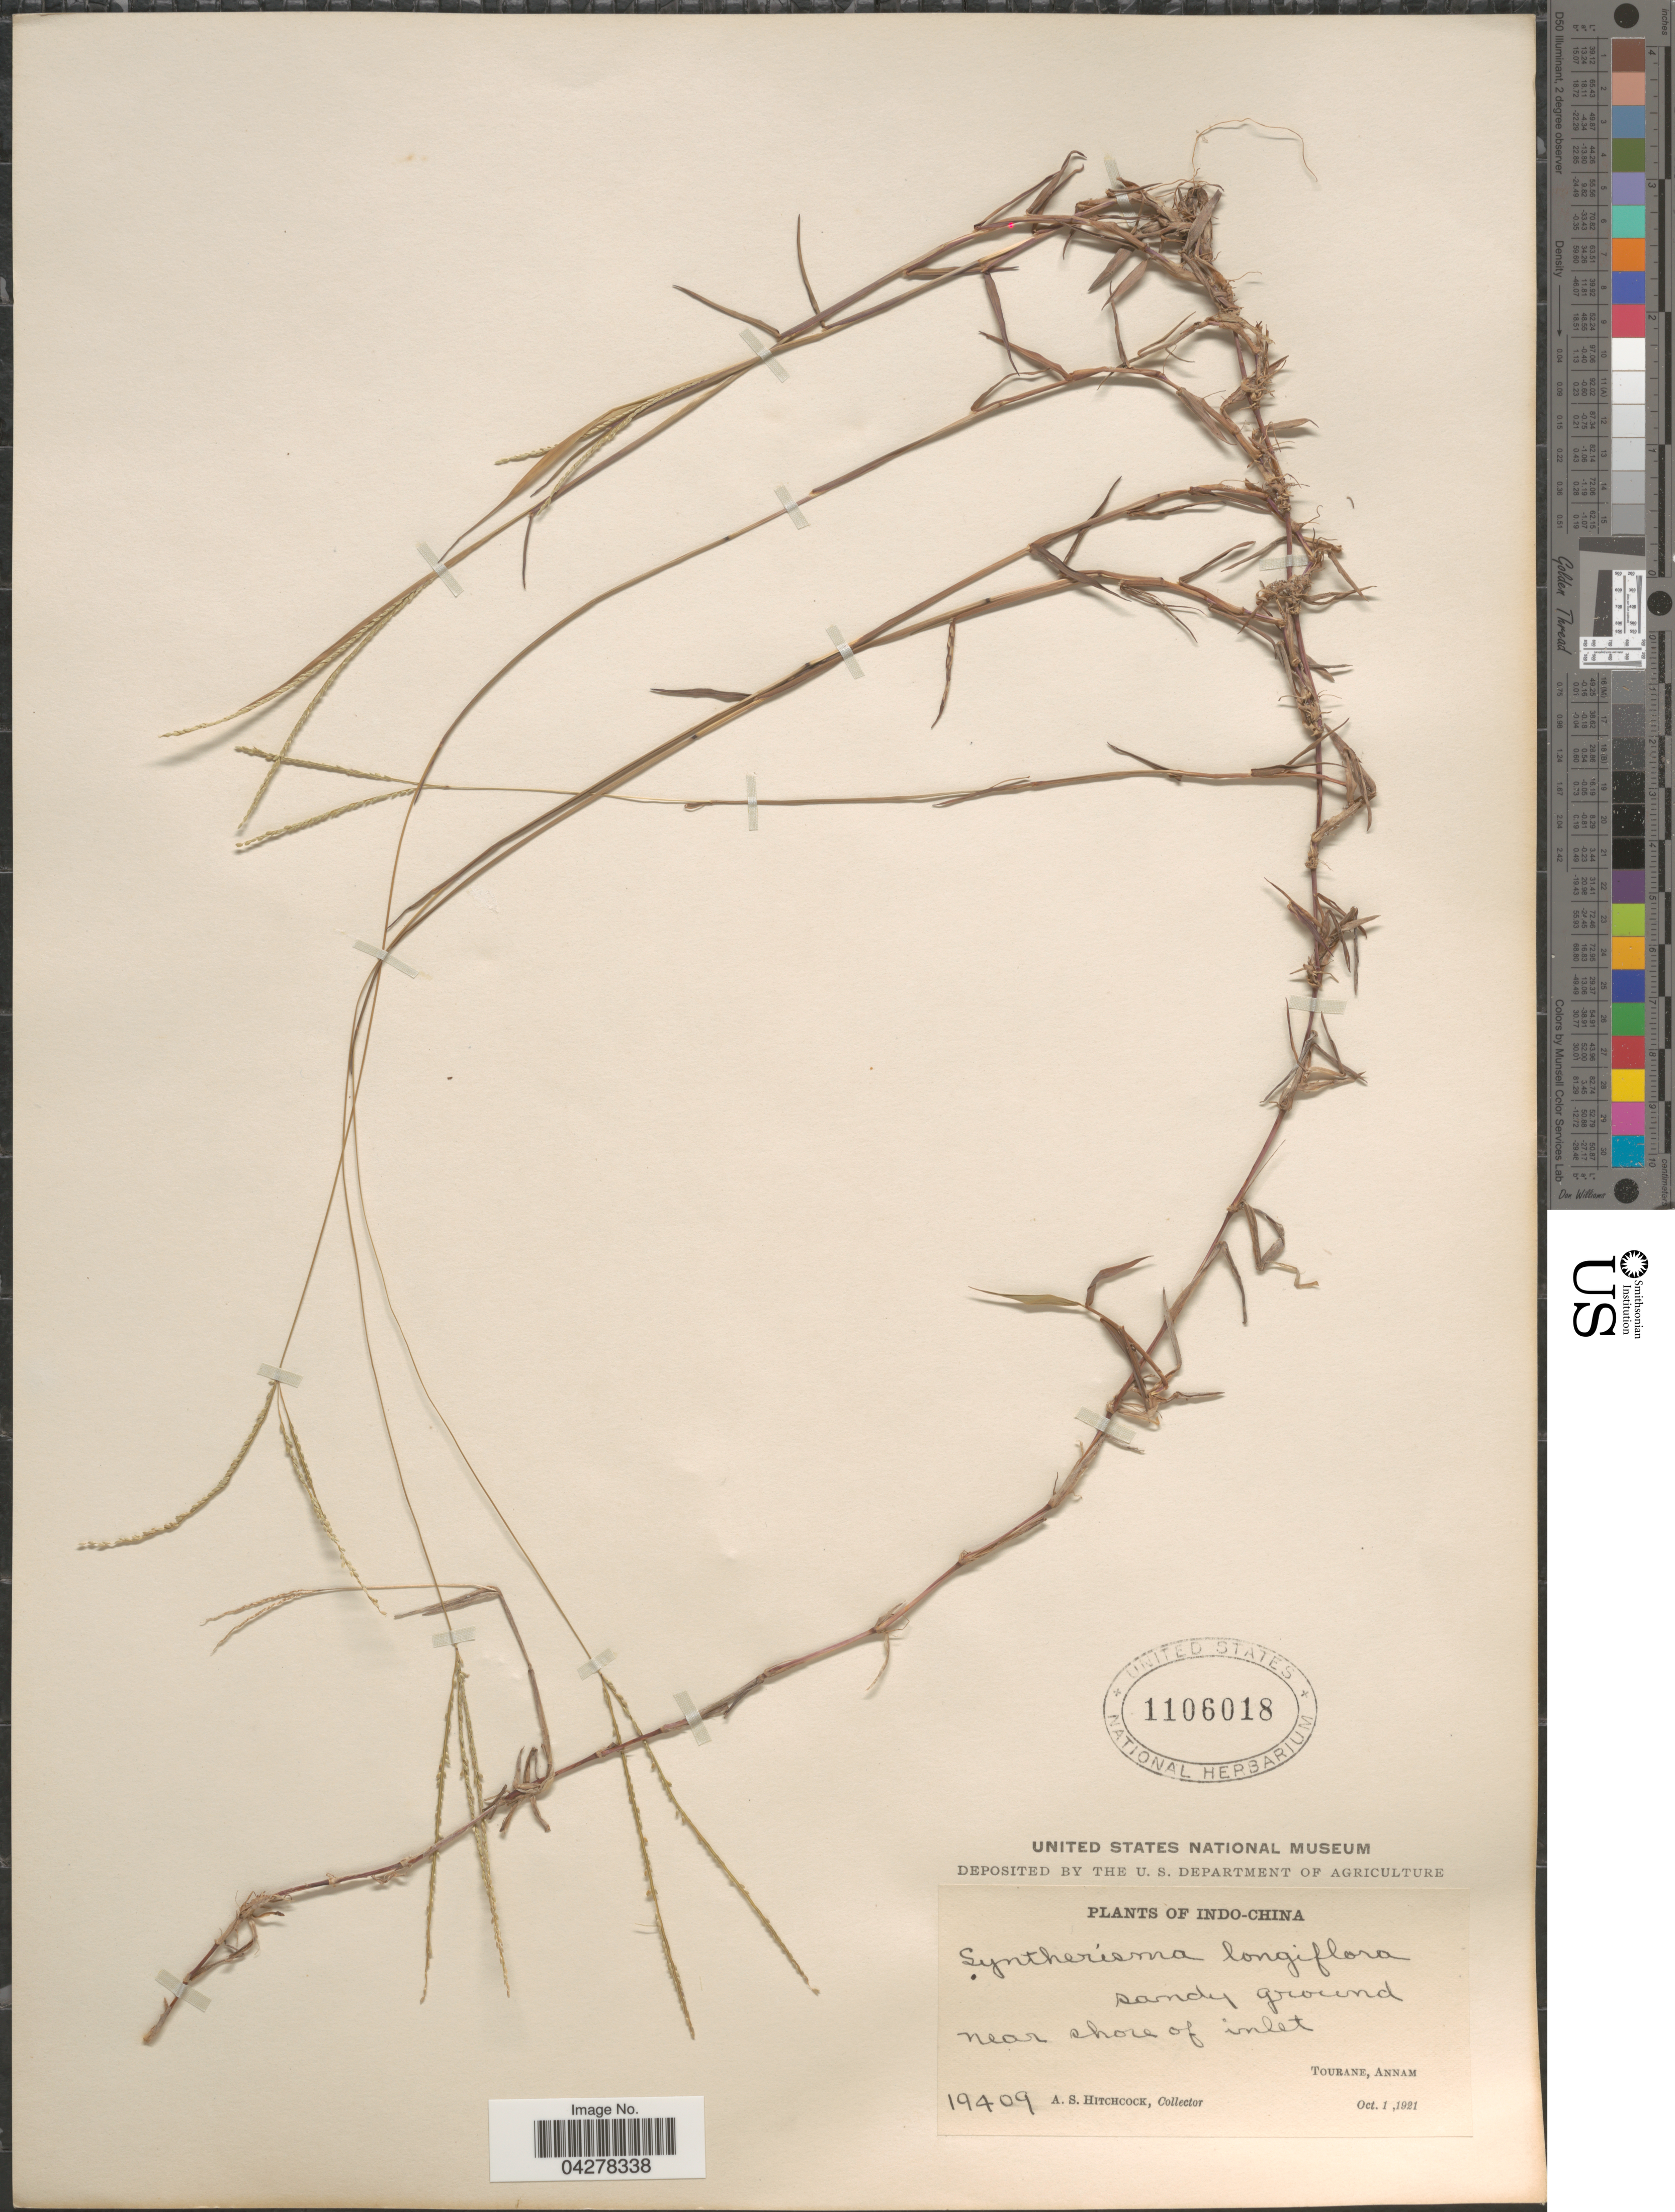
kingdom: Plantae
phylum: Tracheophyta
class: Liliopsida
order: Poales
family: Poaceae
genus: Digitaria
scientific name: Digitaria longiflora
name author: (Retz.) Pers.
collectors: A. S. Hitchcock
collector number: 19409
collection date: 1921-10-01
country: Vietnam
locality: Sandy ground near shore of inlet. Tourane, Annam.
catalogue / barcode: US 1106018